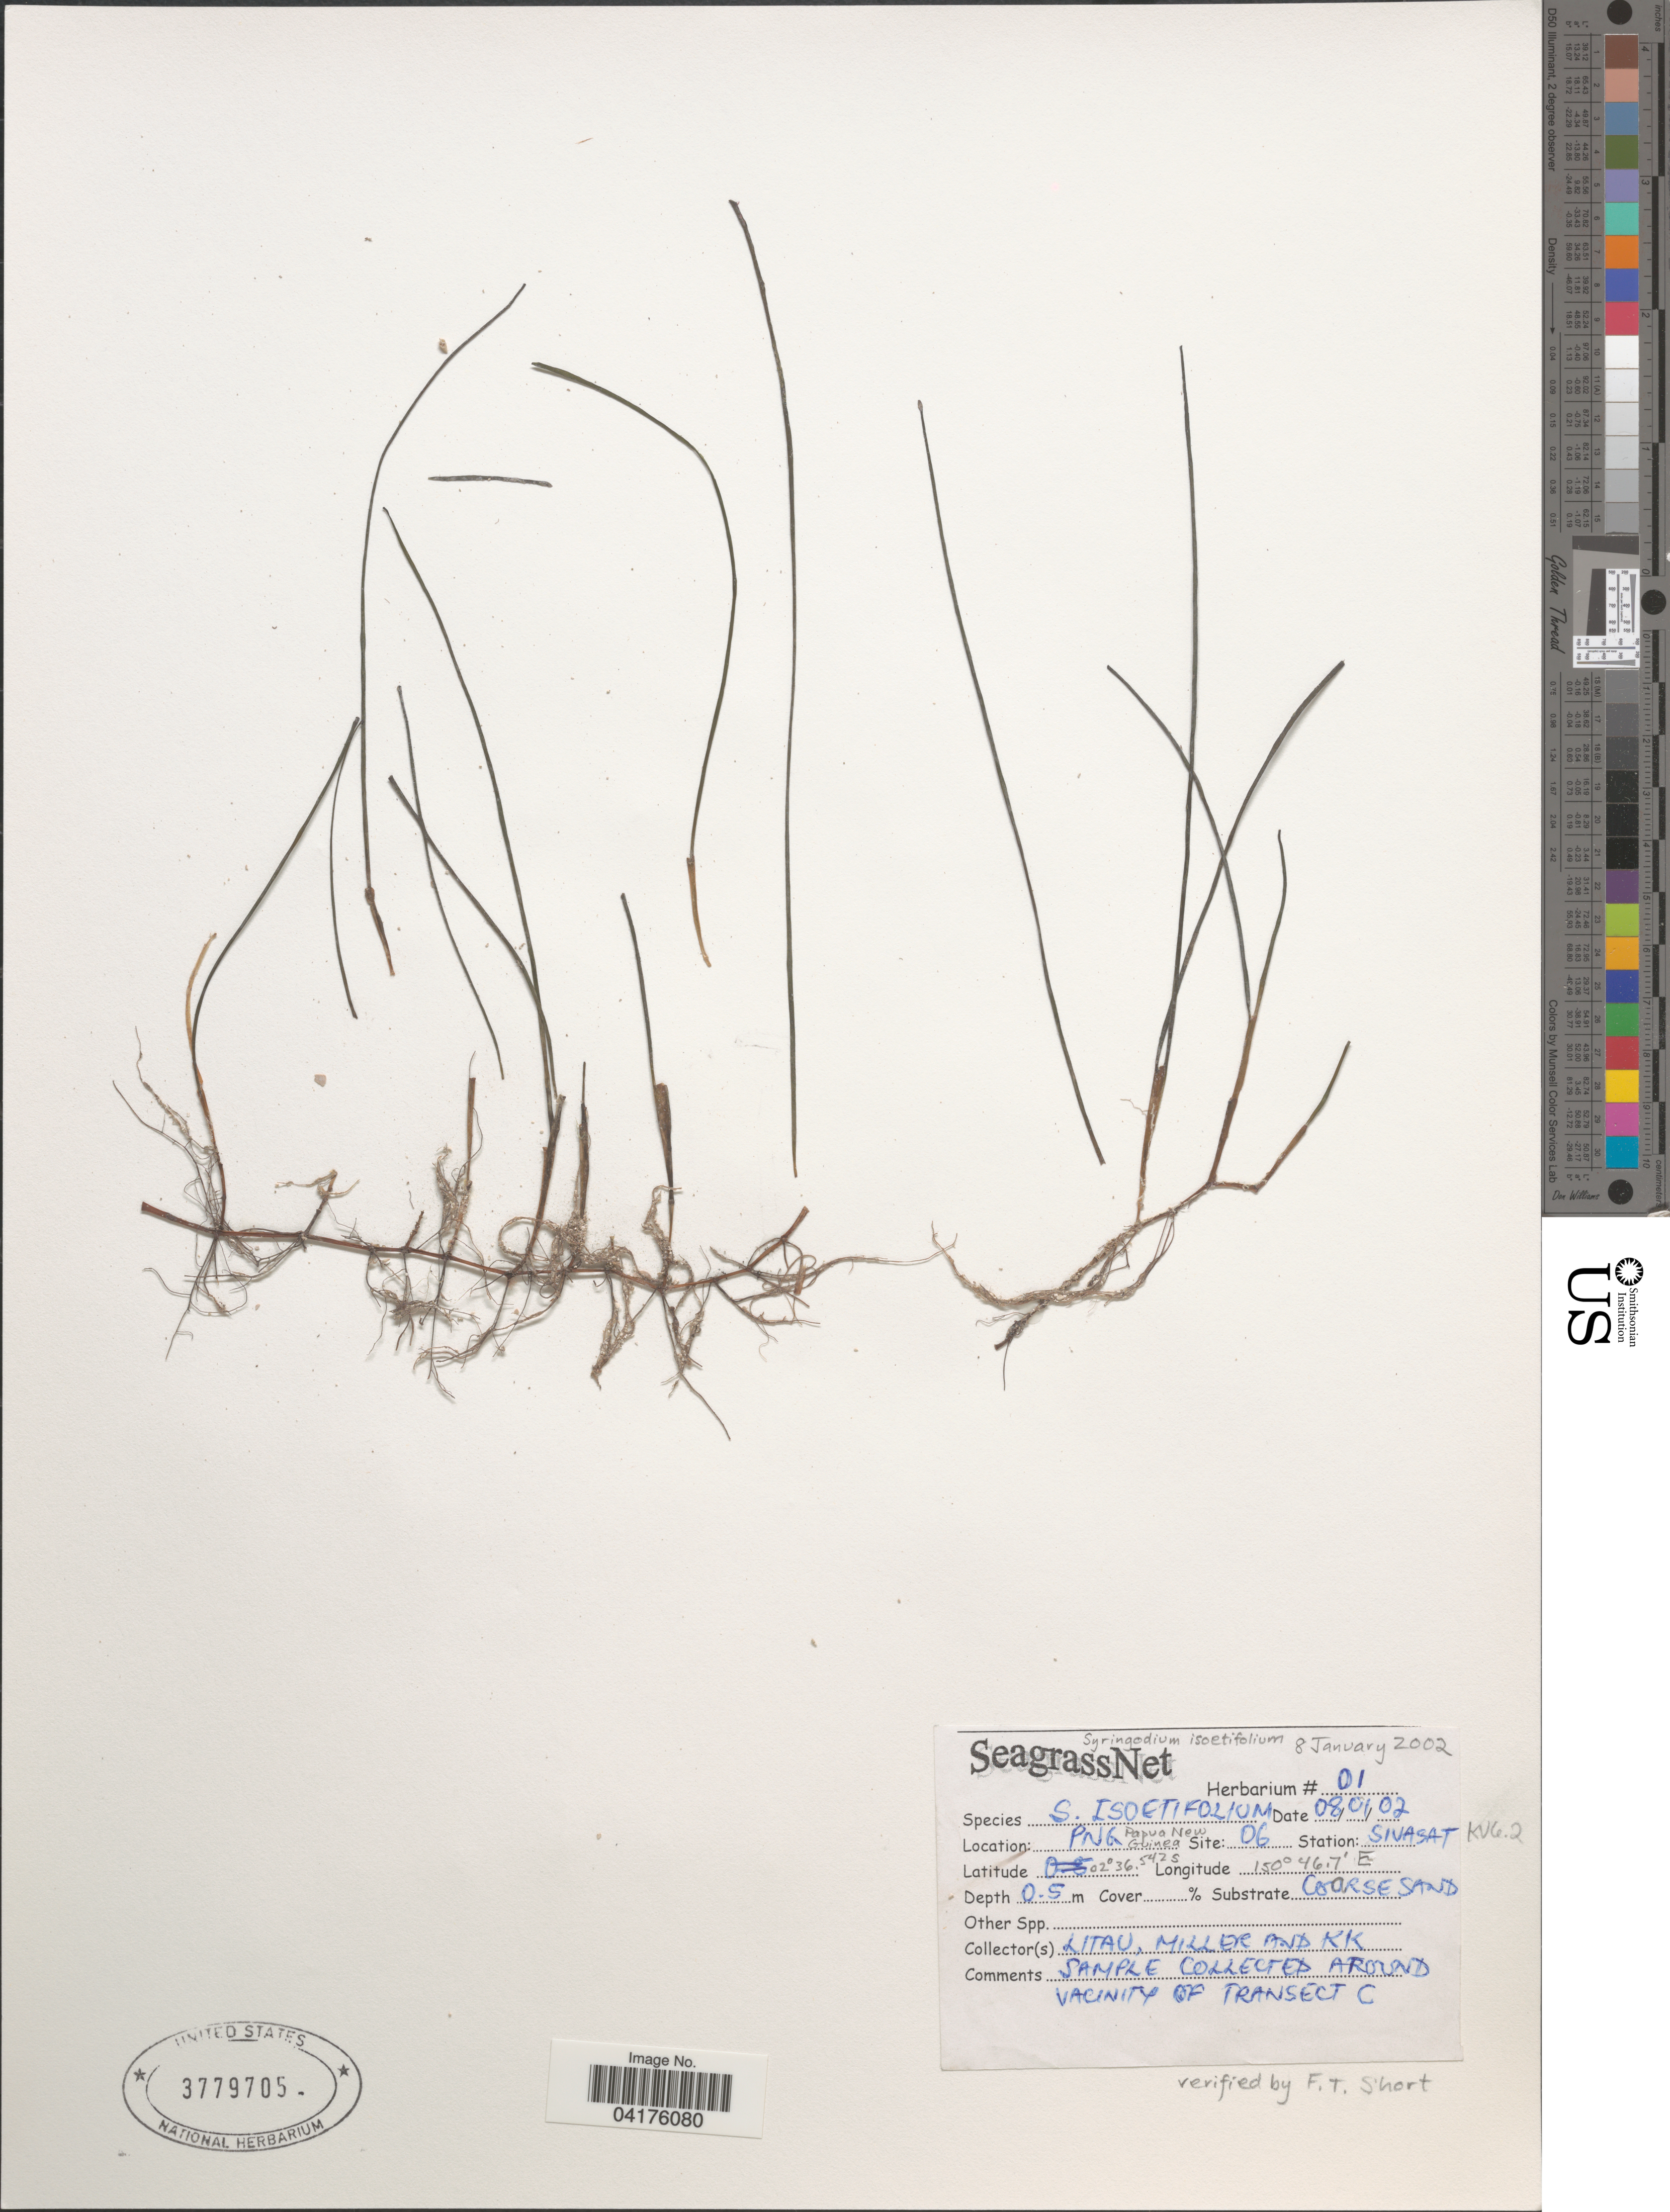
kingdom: Plantae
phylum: Tracheophyta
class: Liliopsida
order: Alismatales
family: Cymodoceaceae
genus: Syringodium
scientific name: Syringodium isoetifolium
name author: (Asch.) Dandy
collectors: Litau, -- Miller & K. K.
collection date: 2002-01-08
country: Papua New Guinea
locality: PNG. Site: 06. Station: Siuasat KV6.2.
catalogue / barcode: US 3779705